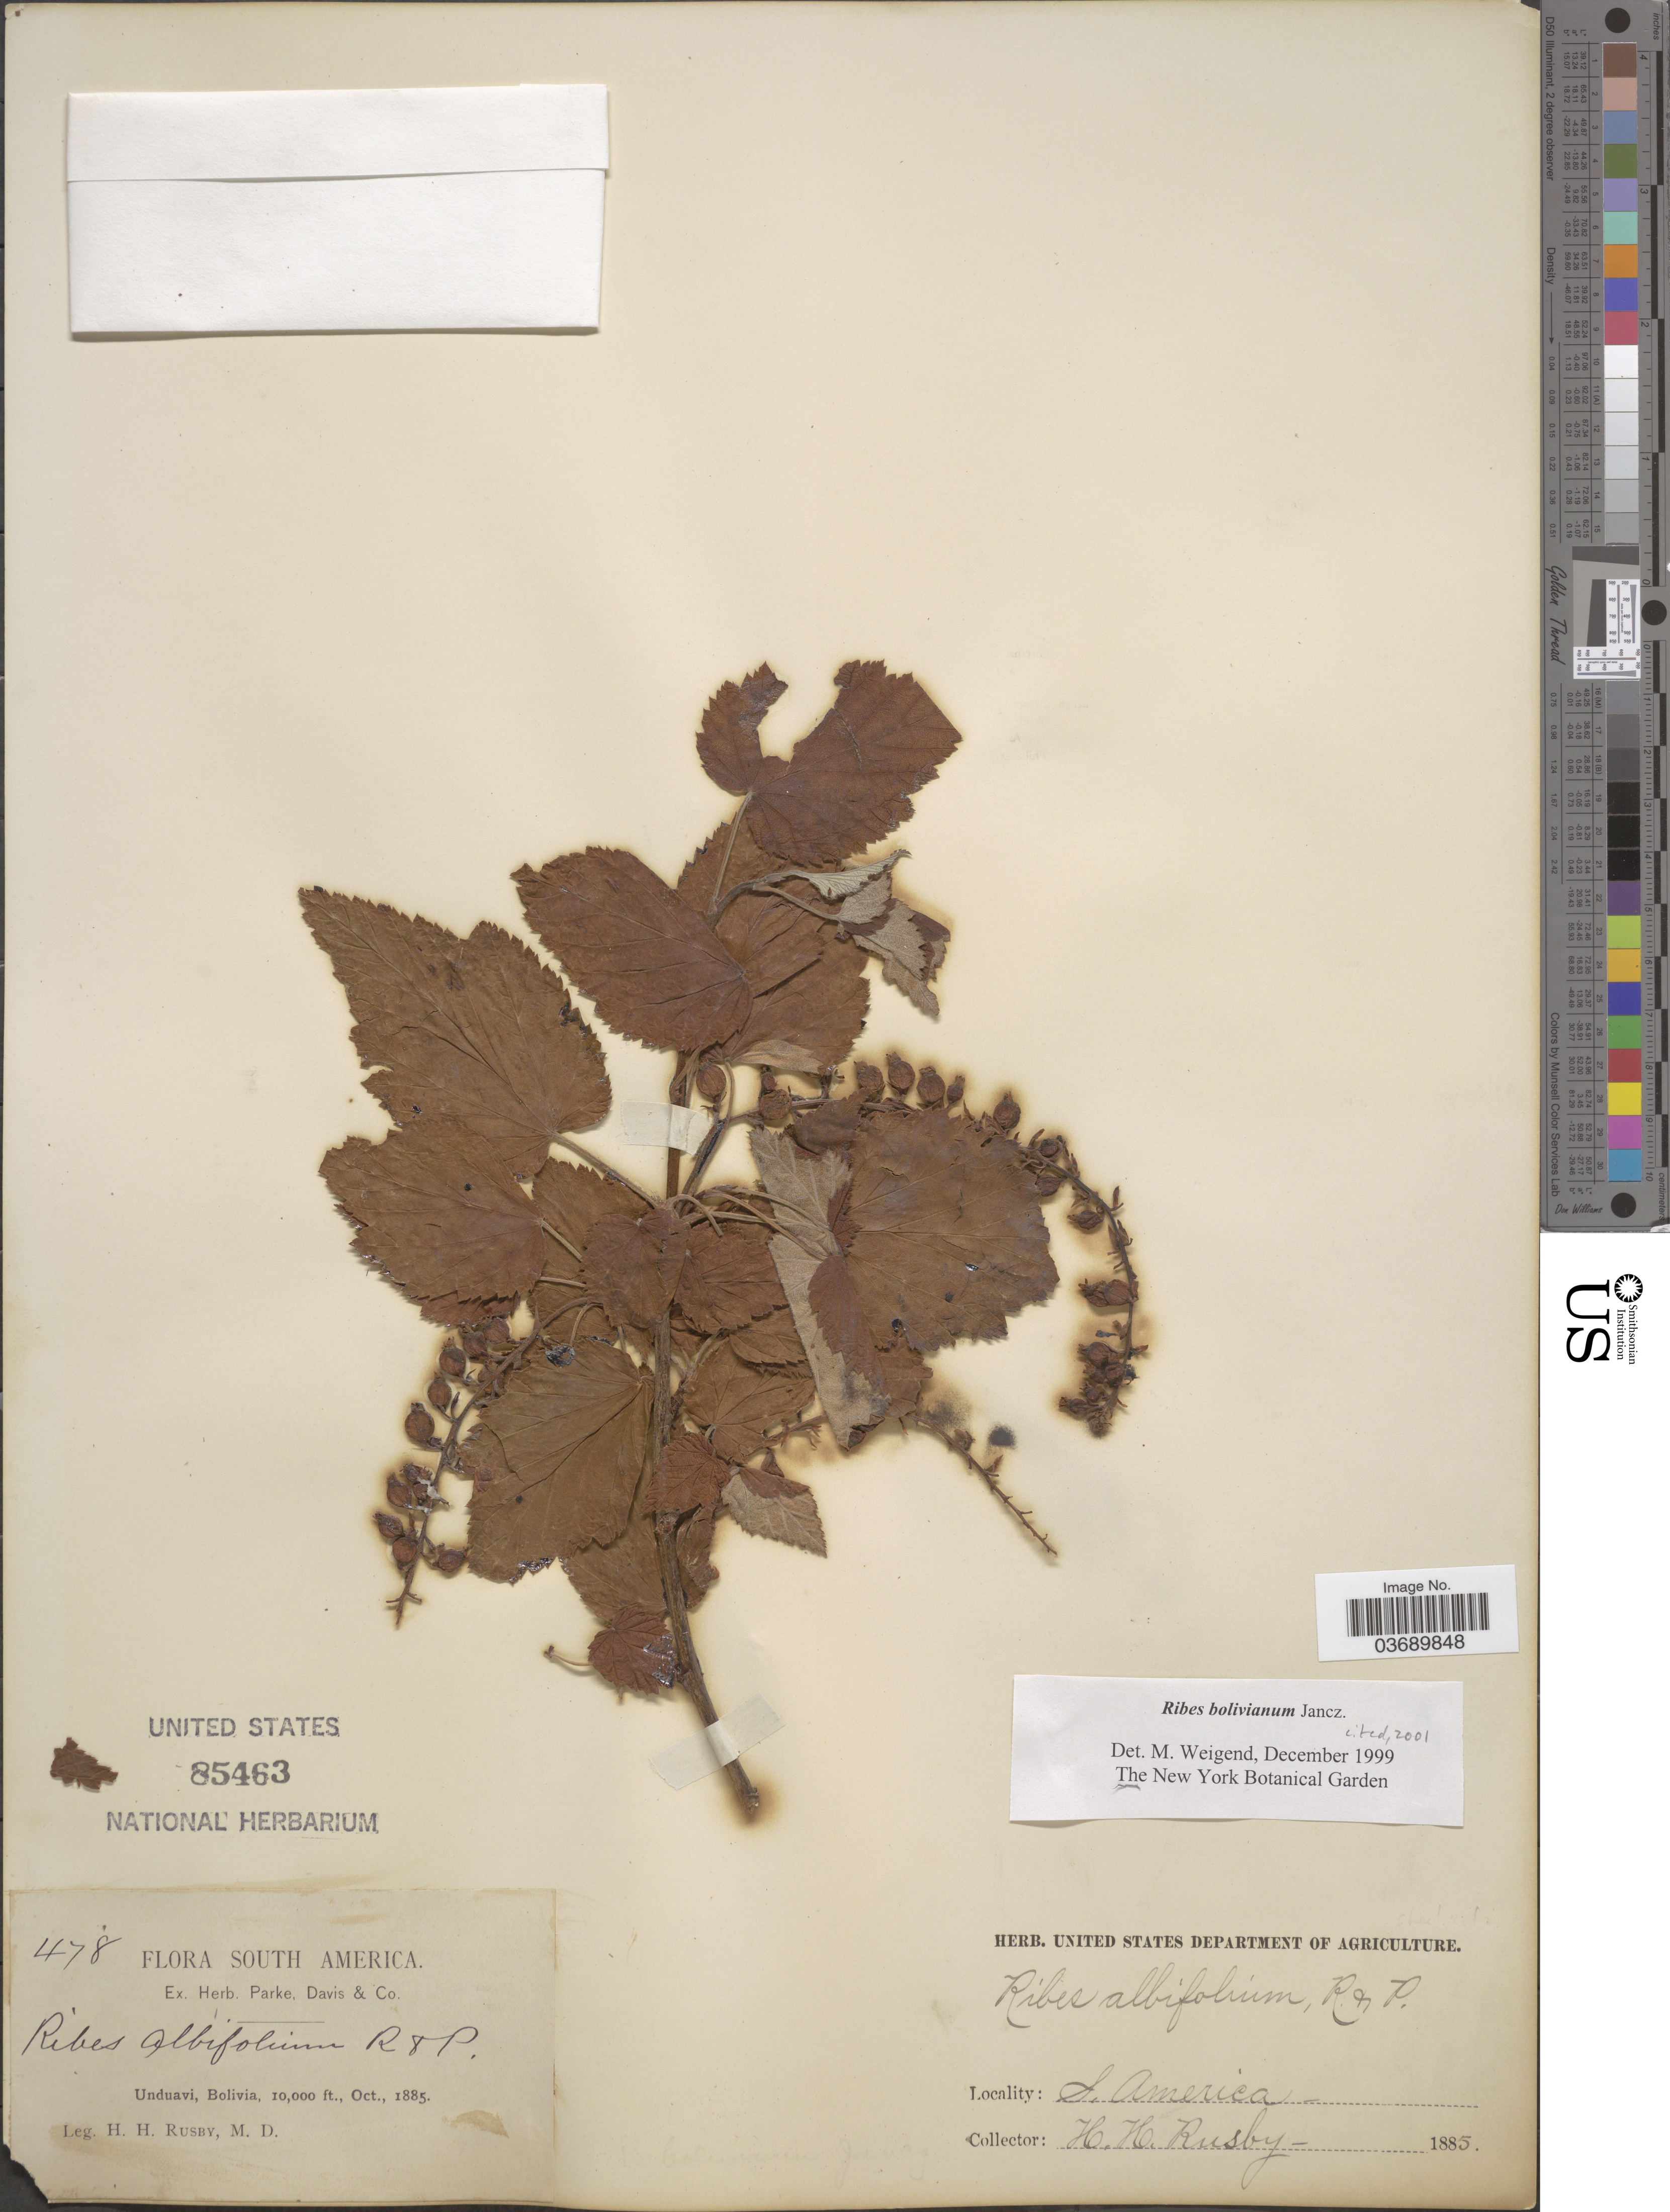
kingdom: Plantae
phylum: Tracheophyta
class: Magnoliopsida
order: Saxifragales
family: Grossulariaceae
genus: Ribes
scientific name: Ribes bolivianum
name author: Jancz.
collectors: H. H. Rusby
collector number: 478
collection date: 1885-10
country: Bolivia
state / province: La Paz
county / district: Nor Yungas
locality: Unduavi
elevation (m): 3048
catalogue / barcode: US 85463